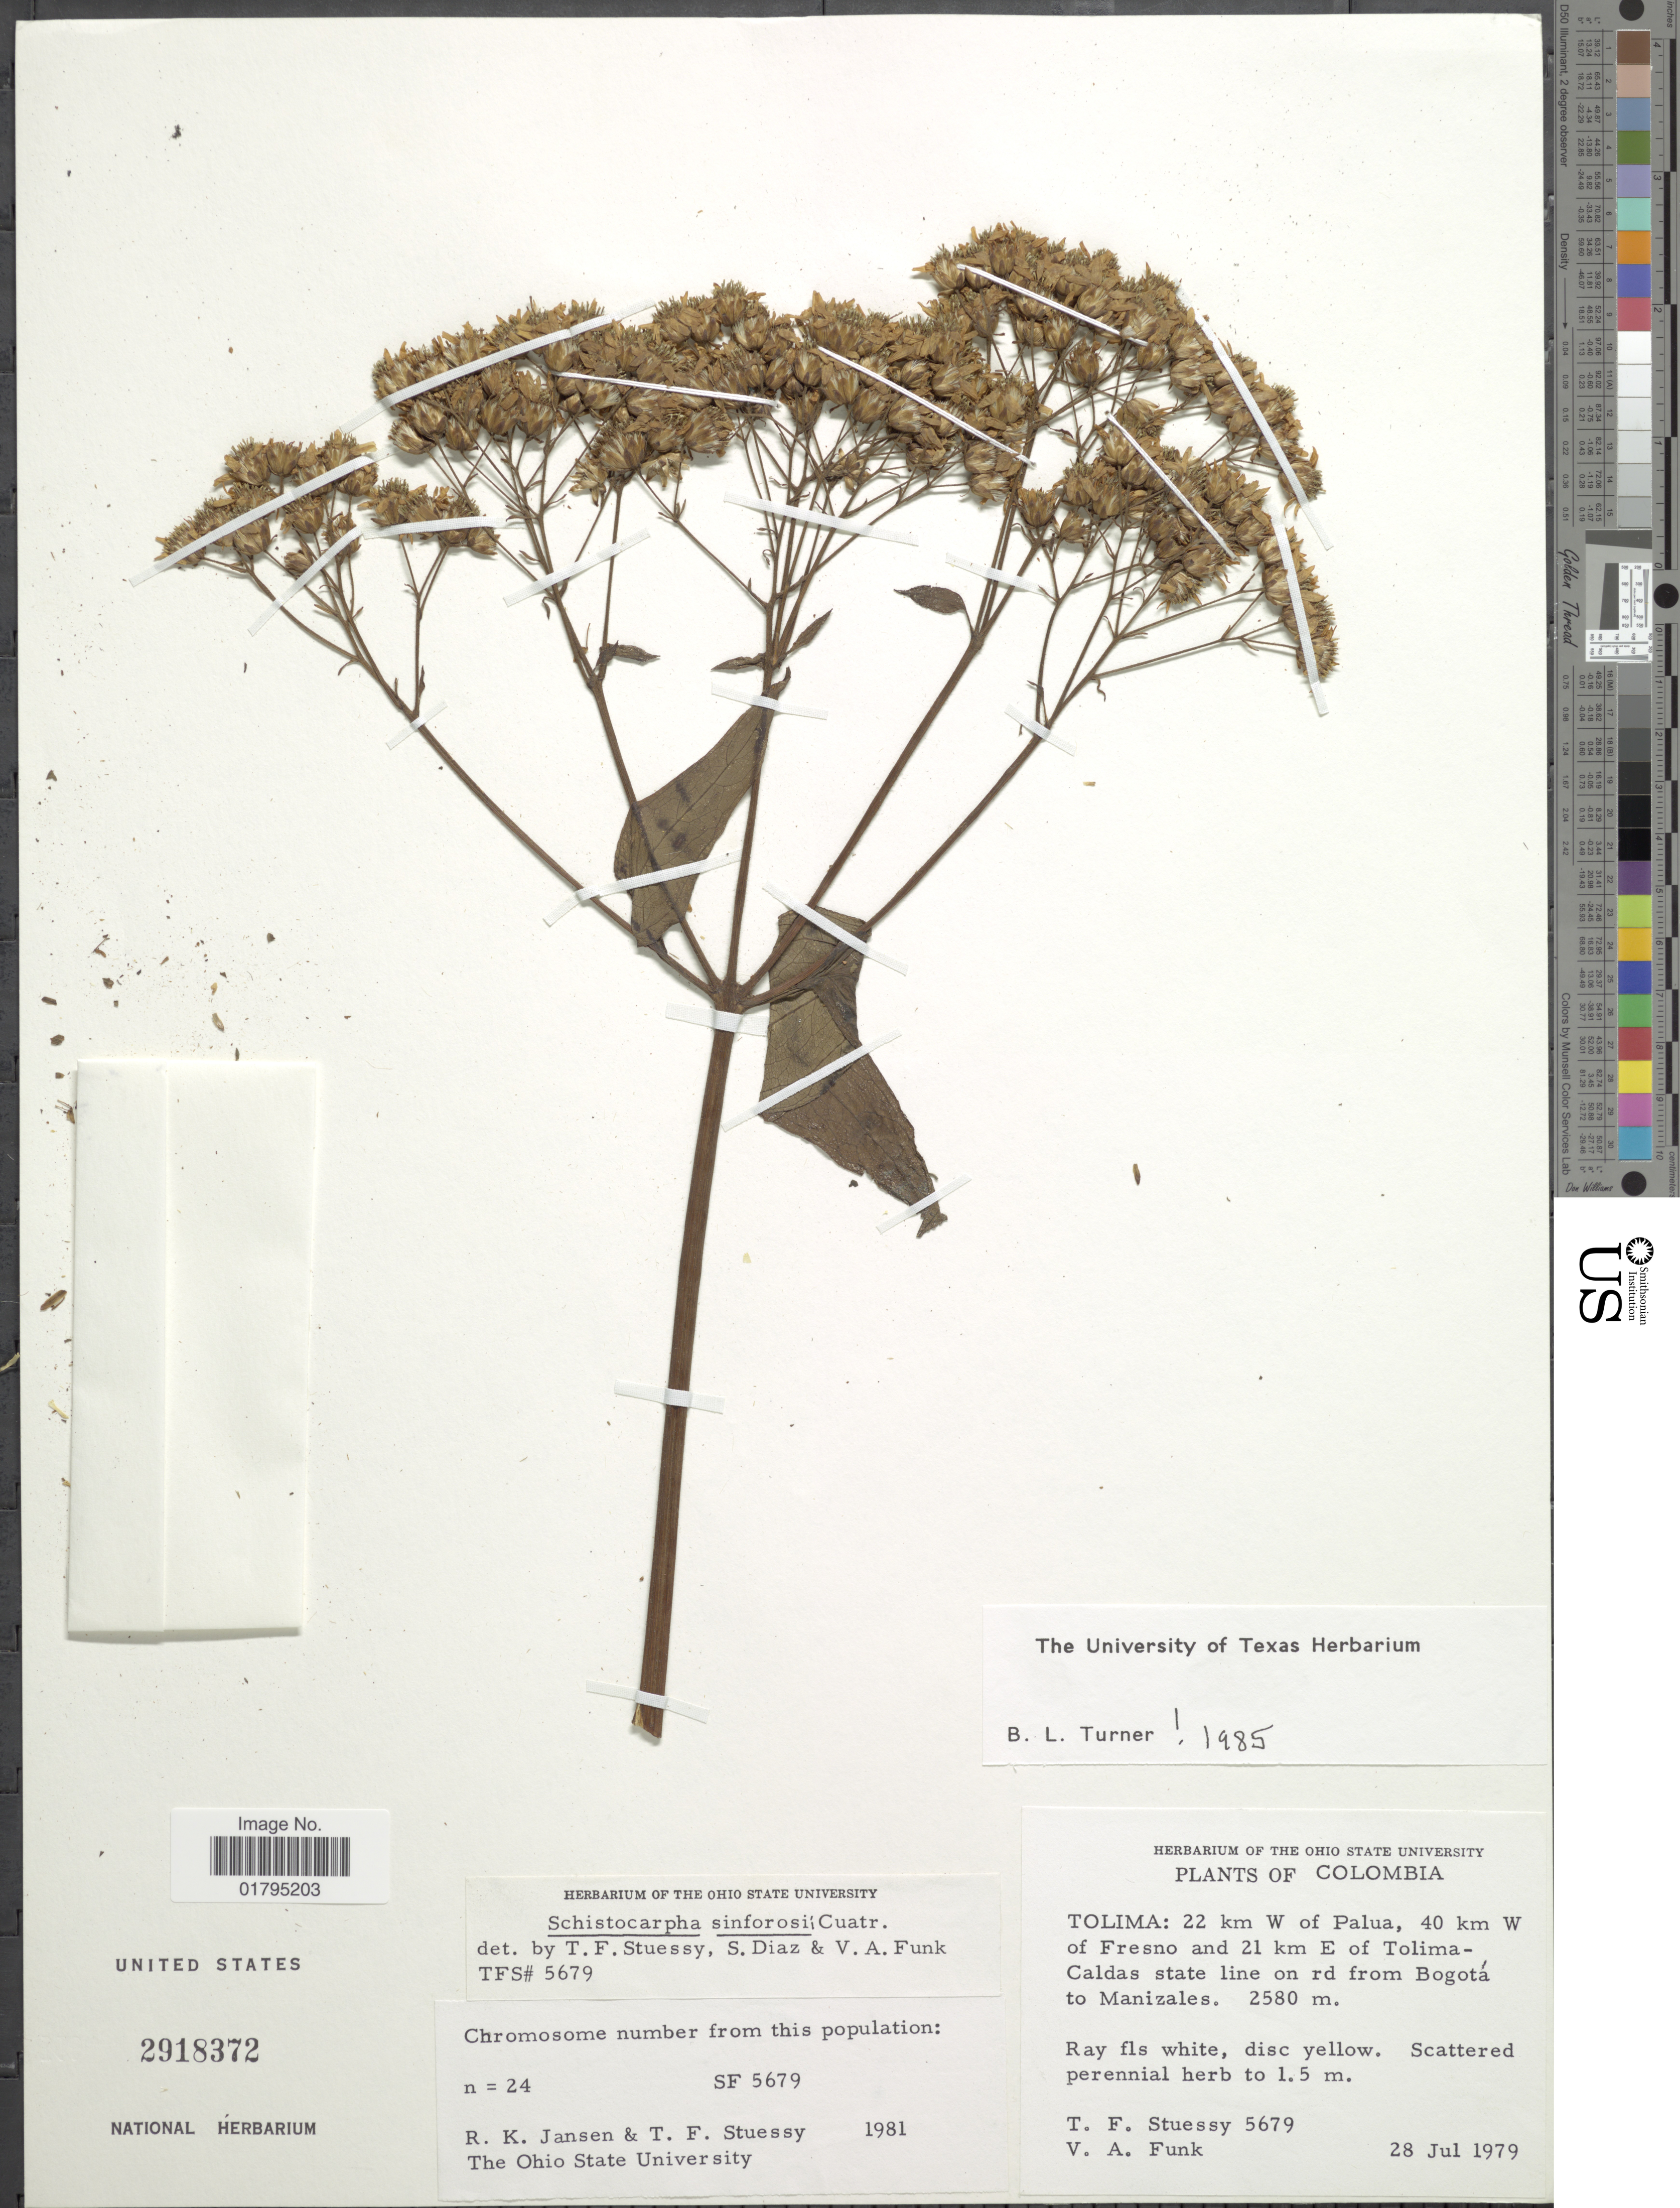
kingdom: Plantae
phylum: Tracheophyta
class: Magnoliopsida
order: Asterales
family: Asteraceae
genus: Schistocarpha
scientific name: Schistocarpha sinforosii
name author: Cuatrec.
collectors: T. Stuessy & V. Funk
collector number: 5679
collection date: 1979-07-28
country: Colombia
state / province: Tolima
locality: Tolima: 22 km W of Palua, 40 km W of Fresno and 21 km E of Tolima-Caldas state line rd from Bogota to Manizales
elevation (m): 2580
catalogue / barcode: US 2918372